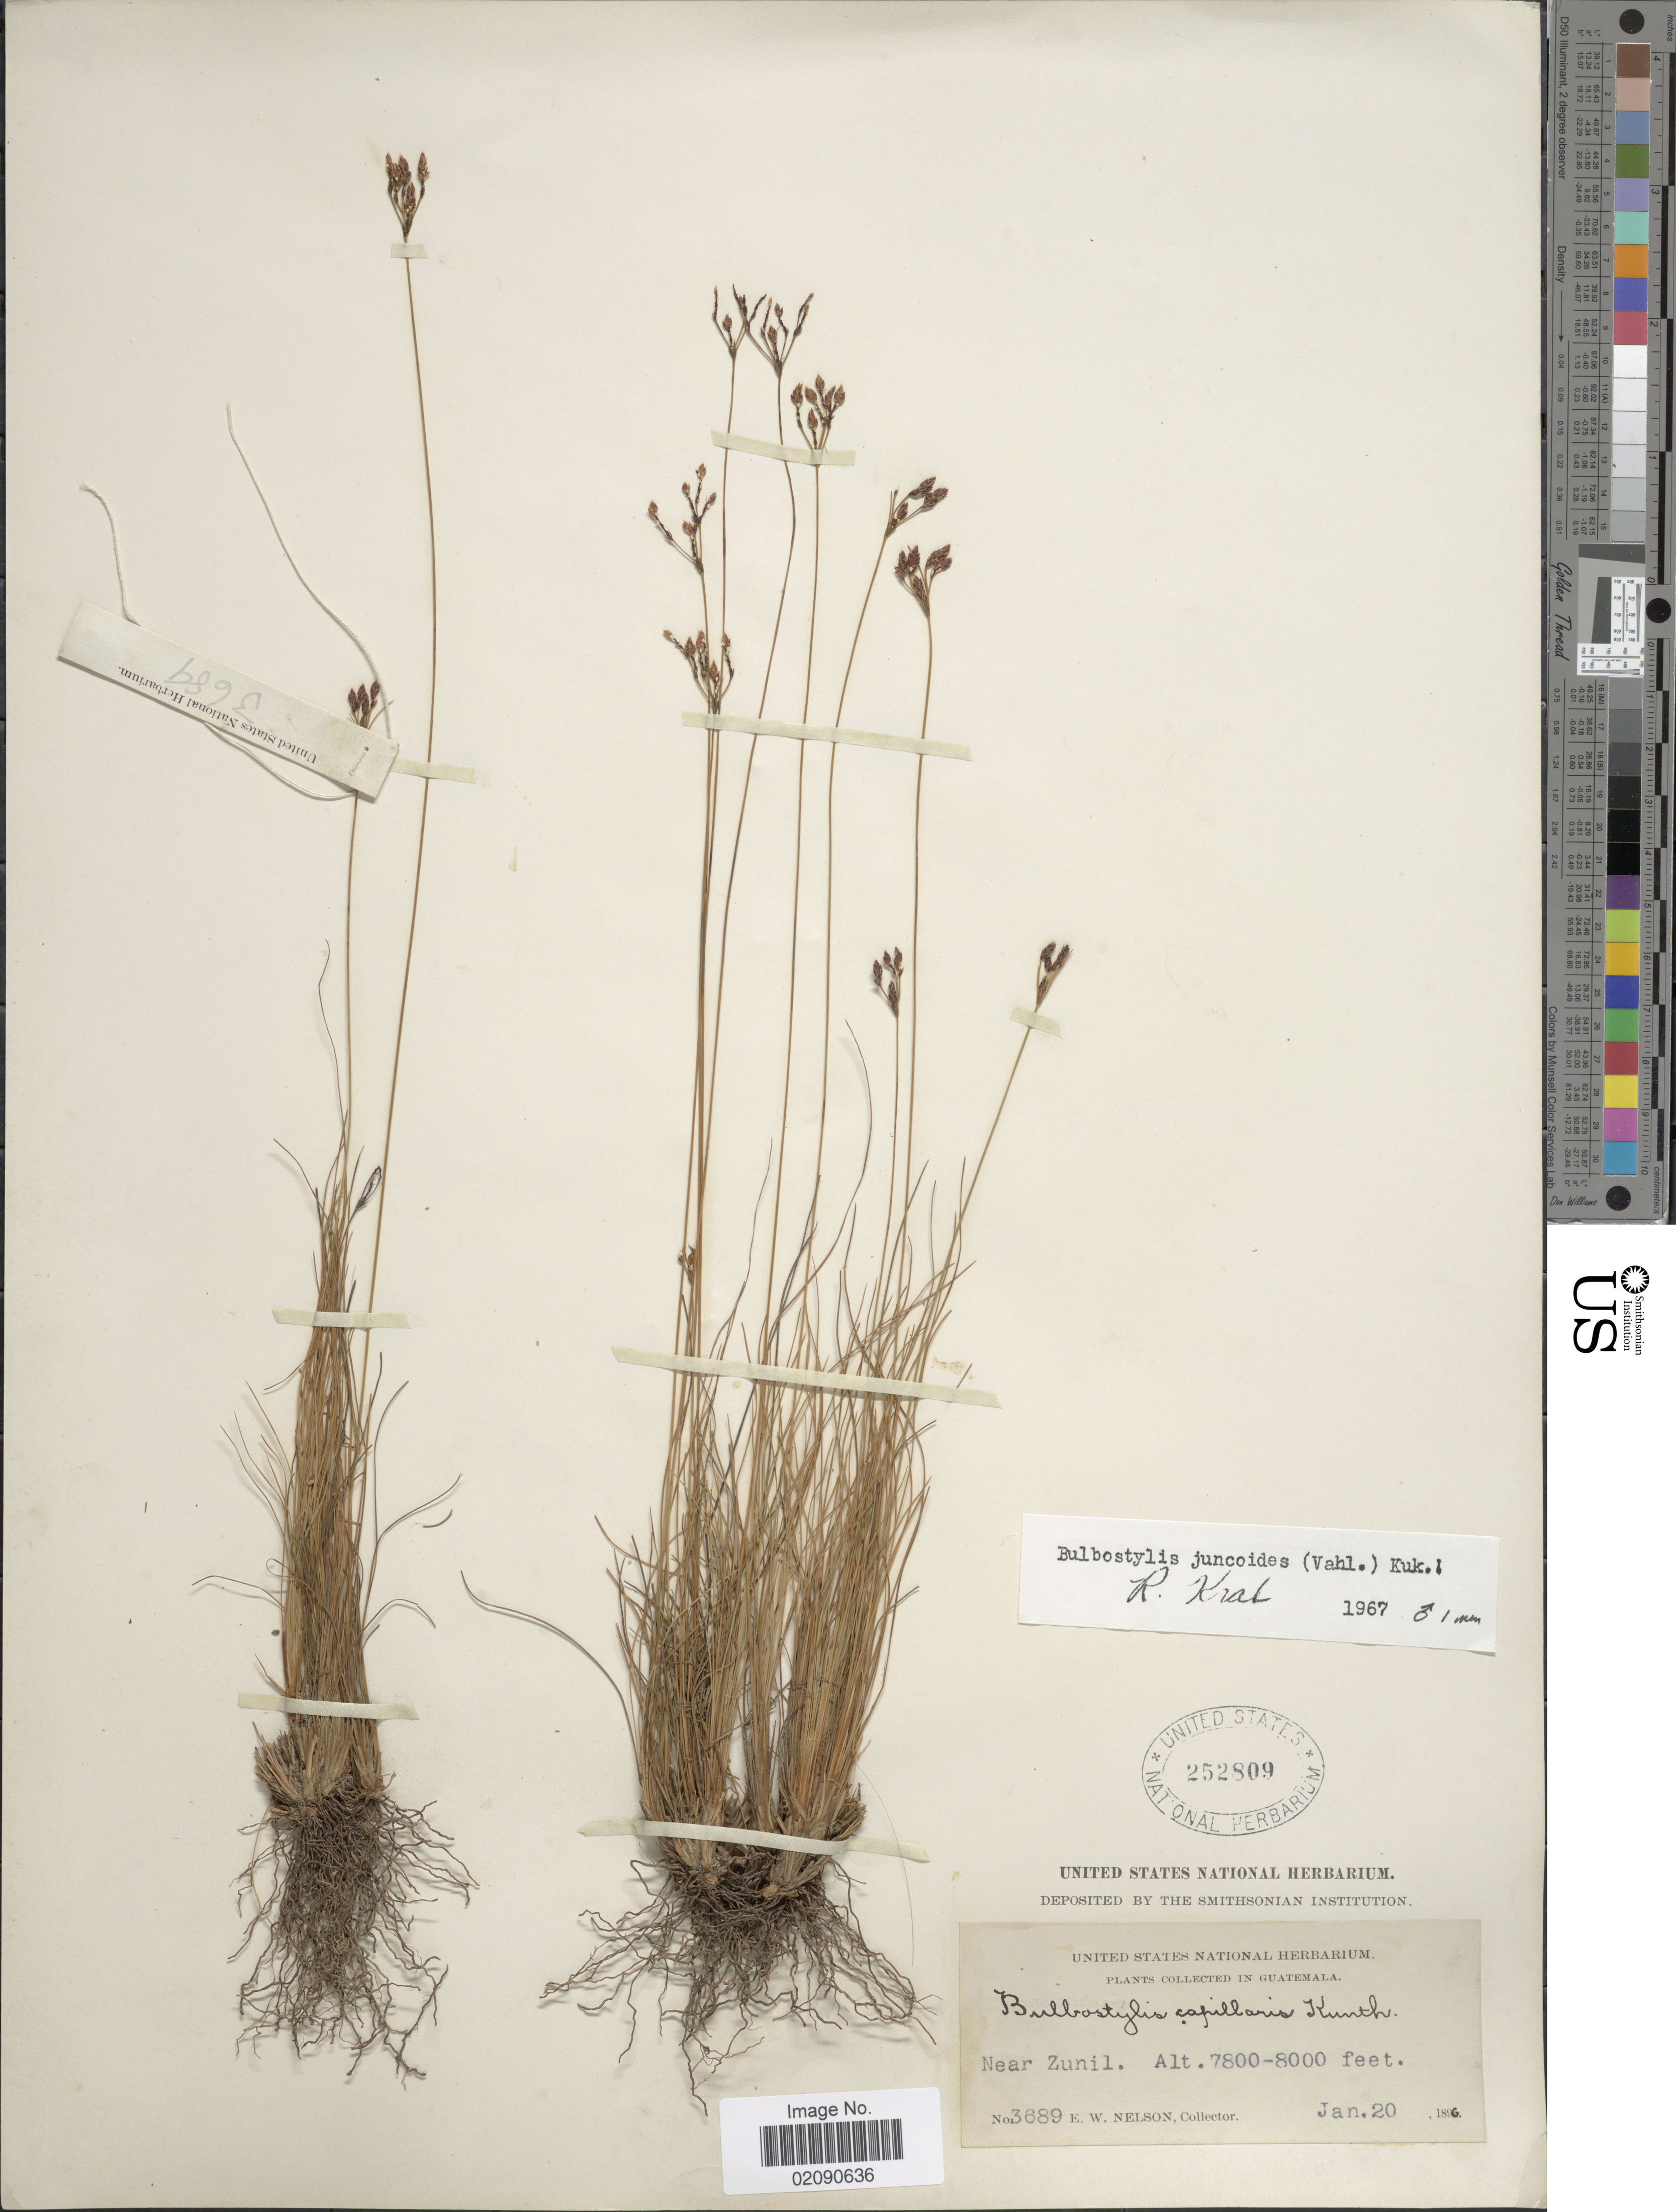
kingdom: Plantae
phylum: Tracheophyta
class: Liliopsida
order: Poales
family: Cyperaceae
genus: Bulbostylis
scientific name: Bulbostylis juncoides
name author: (Vahl) Kük. ex Herter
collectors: E. W. Nelson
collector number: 3689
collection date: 1896-01-20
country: Guatemala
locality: Near Zunil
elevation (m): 2377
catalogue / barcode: US 252809